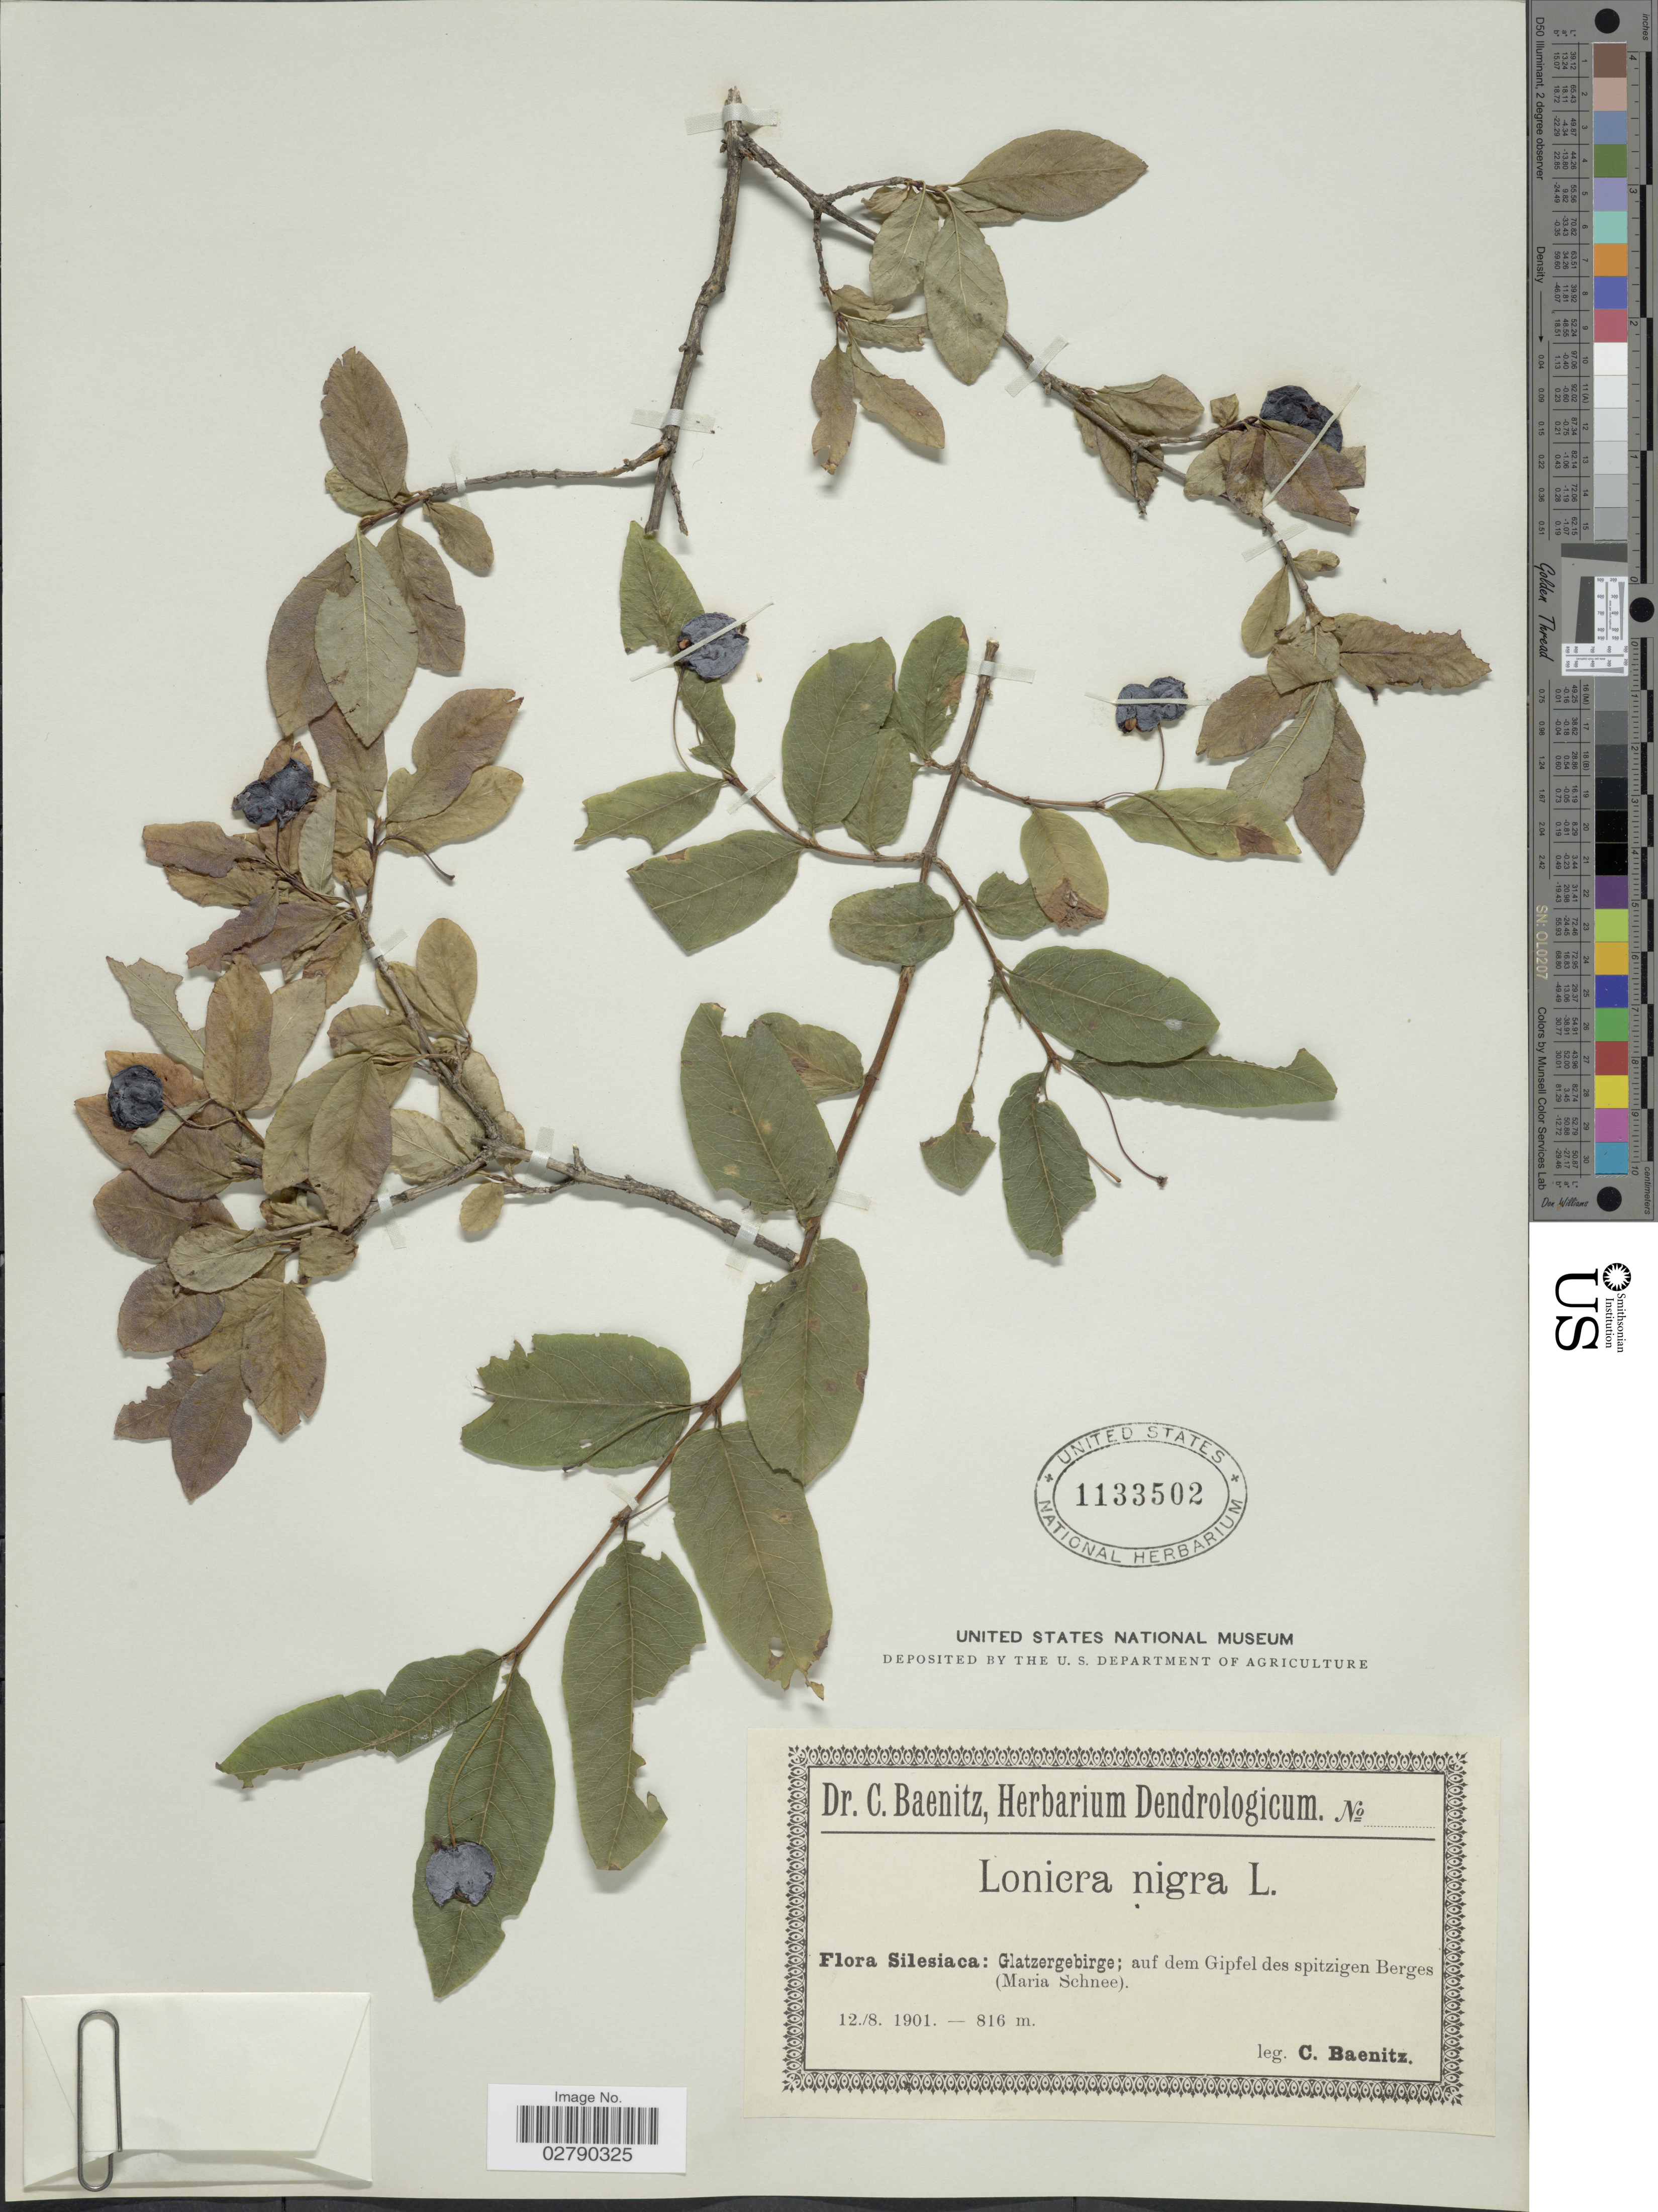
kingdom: Plantae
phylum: Tracheophyta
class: Magnoliopsida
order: Dipsacales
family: Caprifoliaceae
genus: Lonicera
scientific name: Lonicera nigra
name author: L.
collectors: C. G. Baenitz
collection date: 1901-08-12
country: Poland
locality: Silesiaca: Breslau: Glatzergebirge; auf dem Gipfel des spitzigen Berges (Maria Schnee)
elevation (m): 816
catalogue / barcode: US 1133502